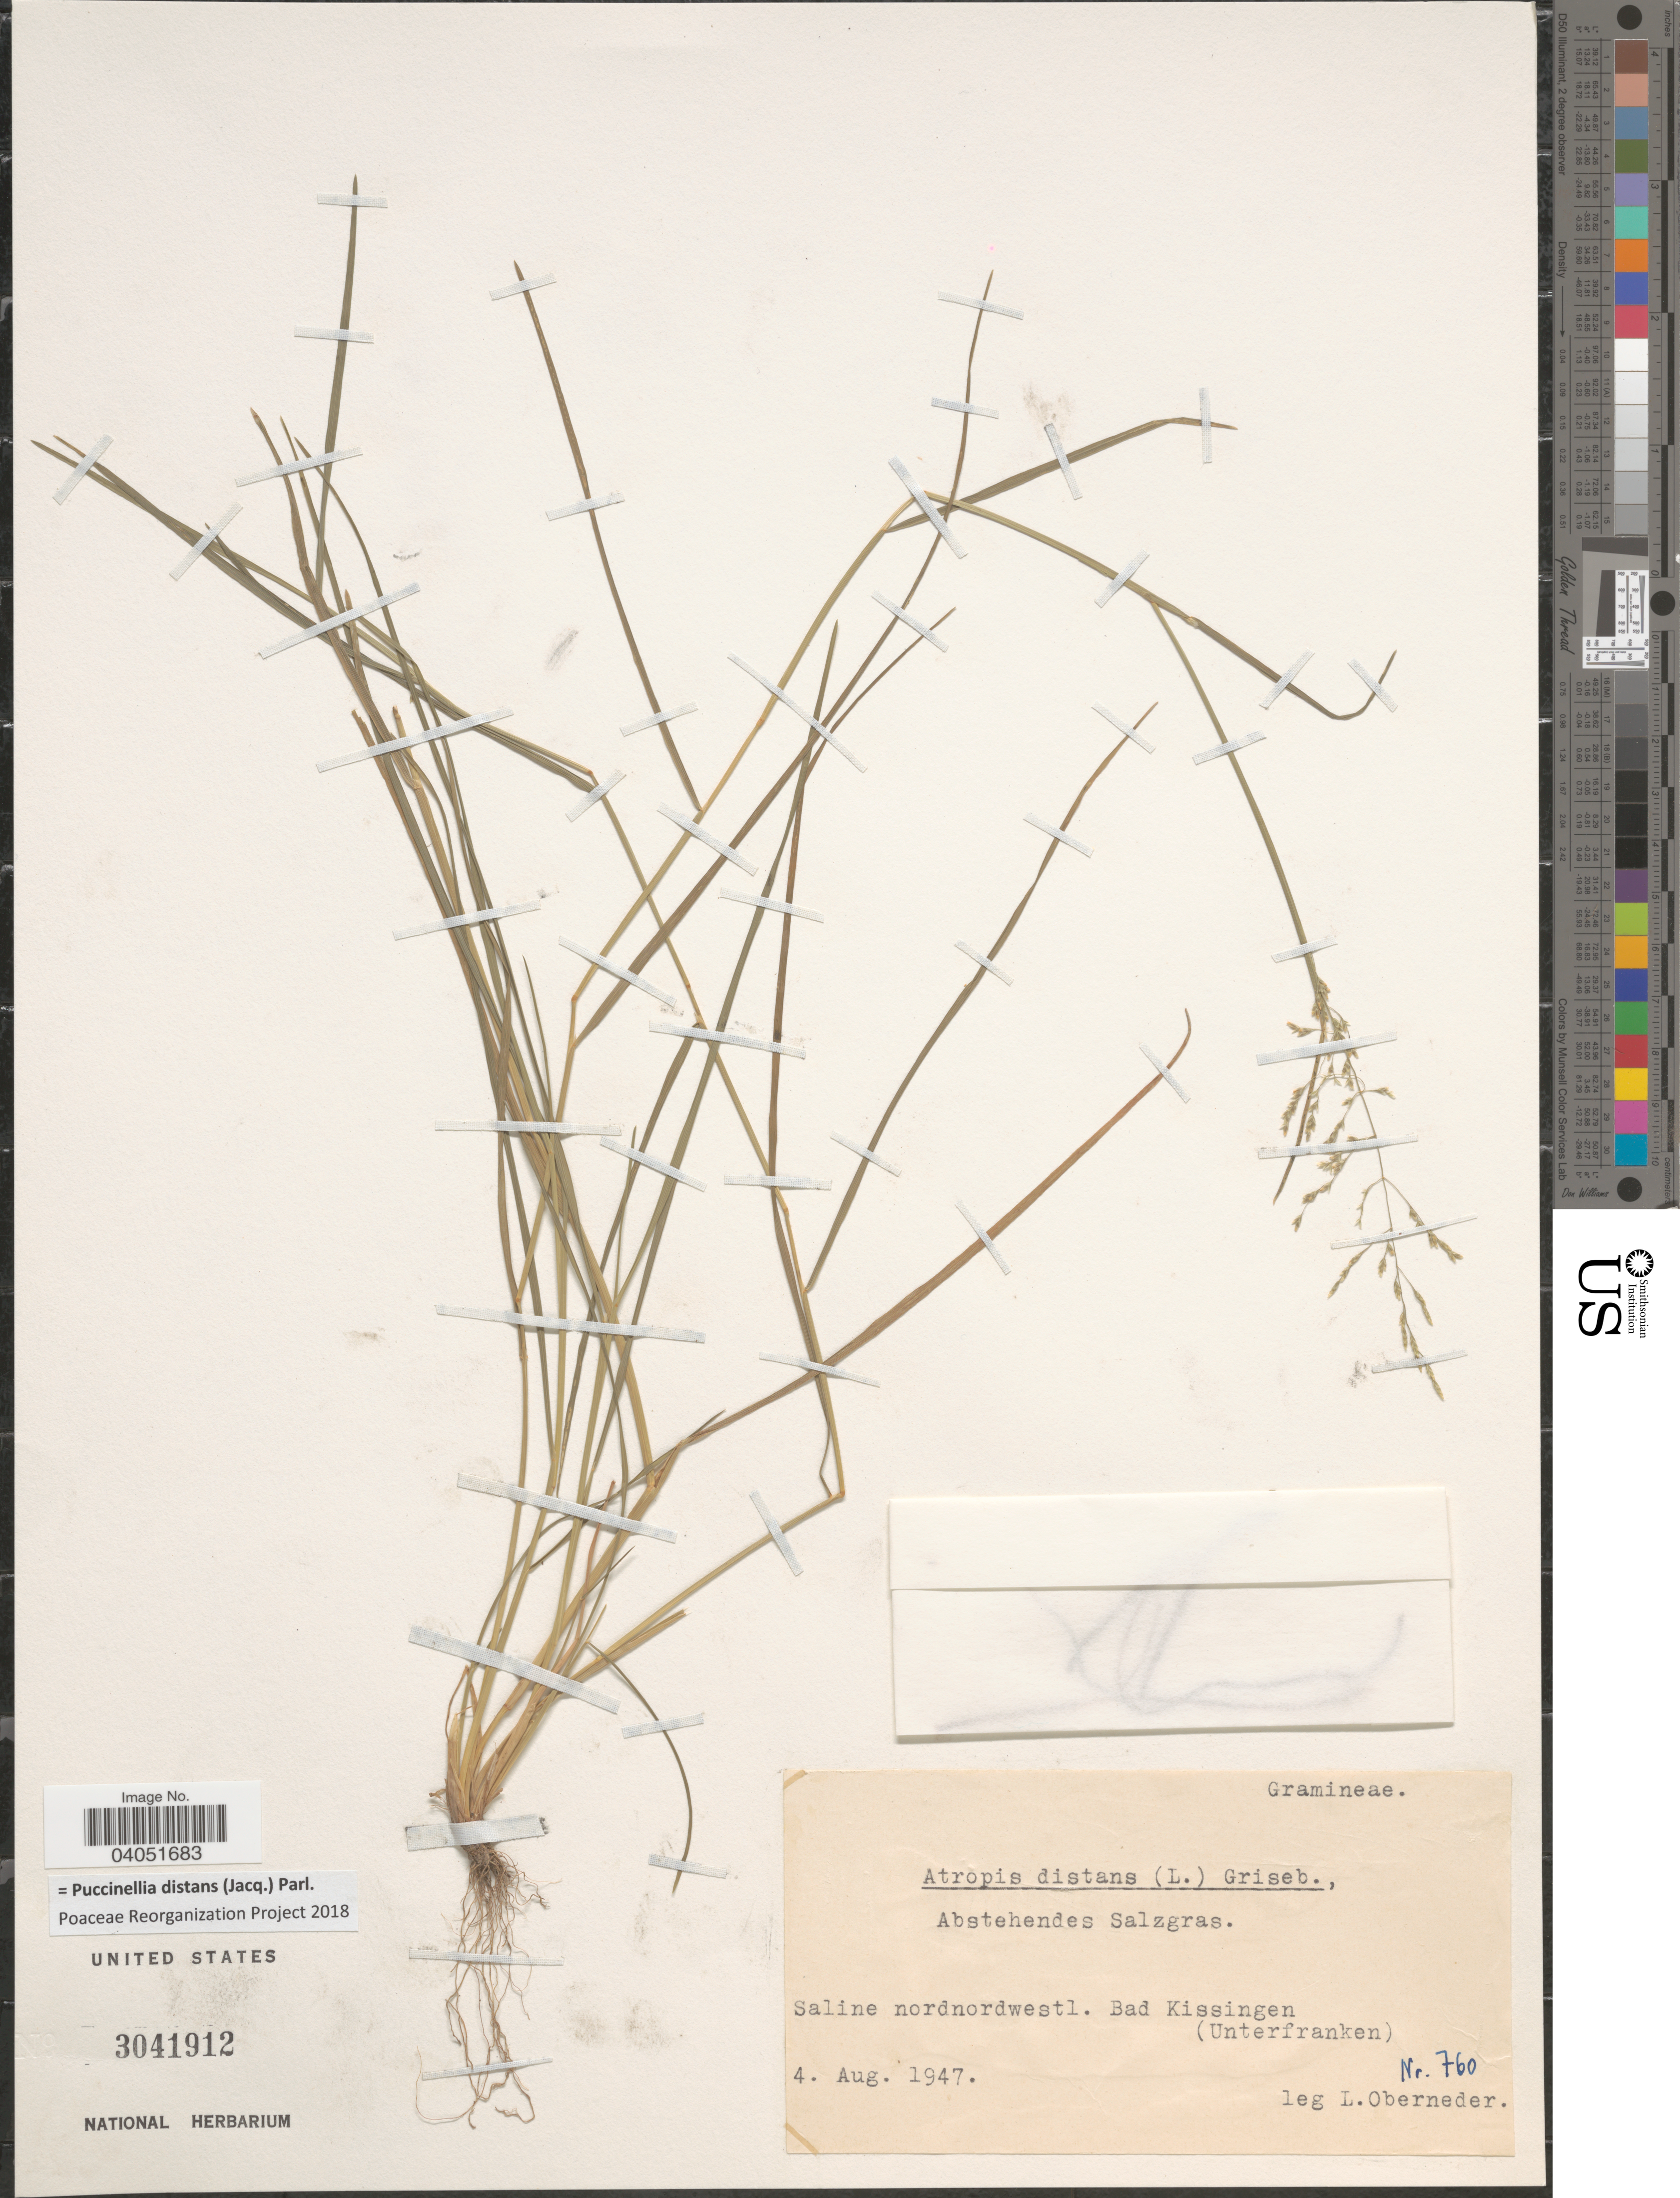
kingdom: Plantae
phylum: Tracheophyta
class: Liliopsida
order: Poales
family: Poaceae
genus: Puccinellia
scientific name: Puccinellia distans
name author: (Jacq.) Parl.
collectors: L. Oberneder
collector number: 760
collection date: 1947-08-04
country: Germany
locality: Saline nordnordwestl. Bad Kissingen (Unterfranken).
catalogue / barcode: US 3041912